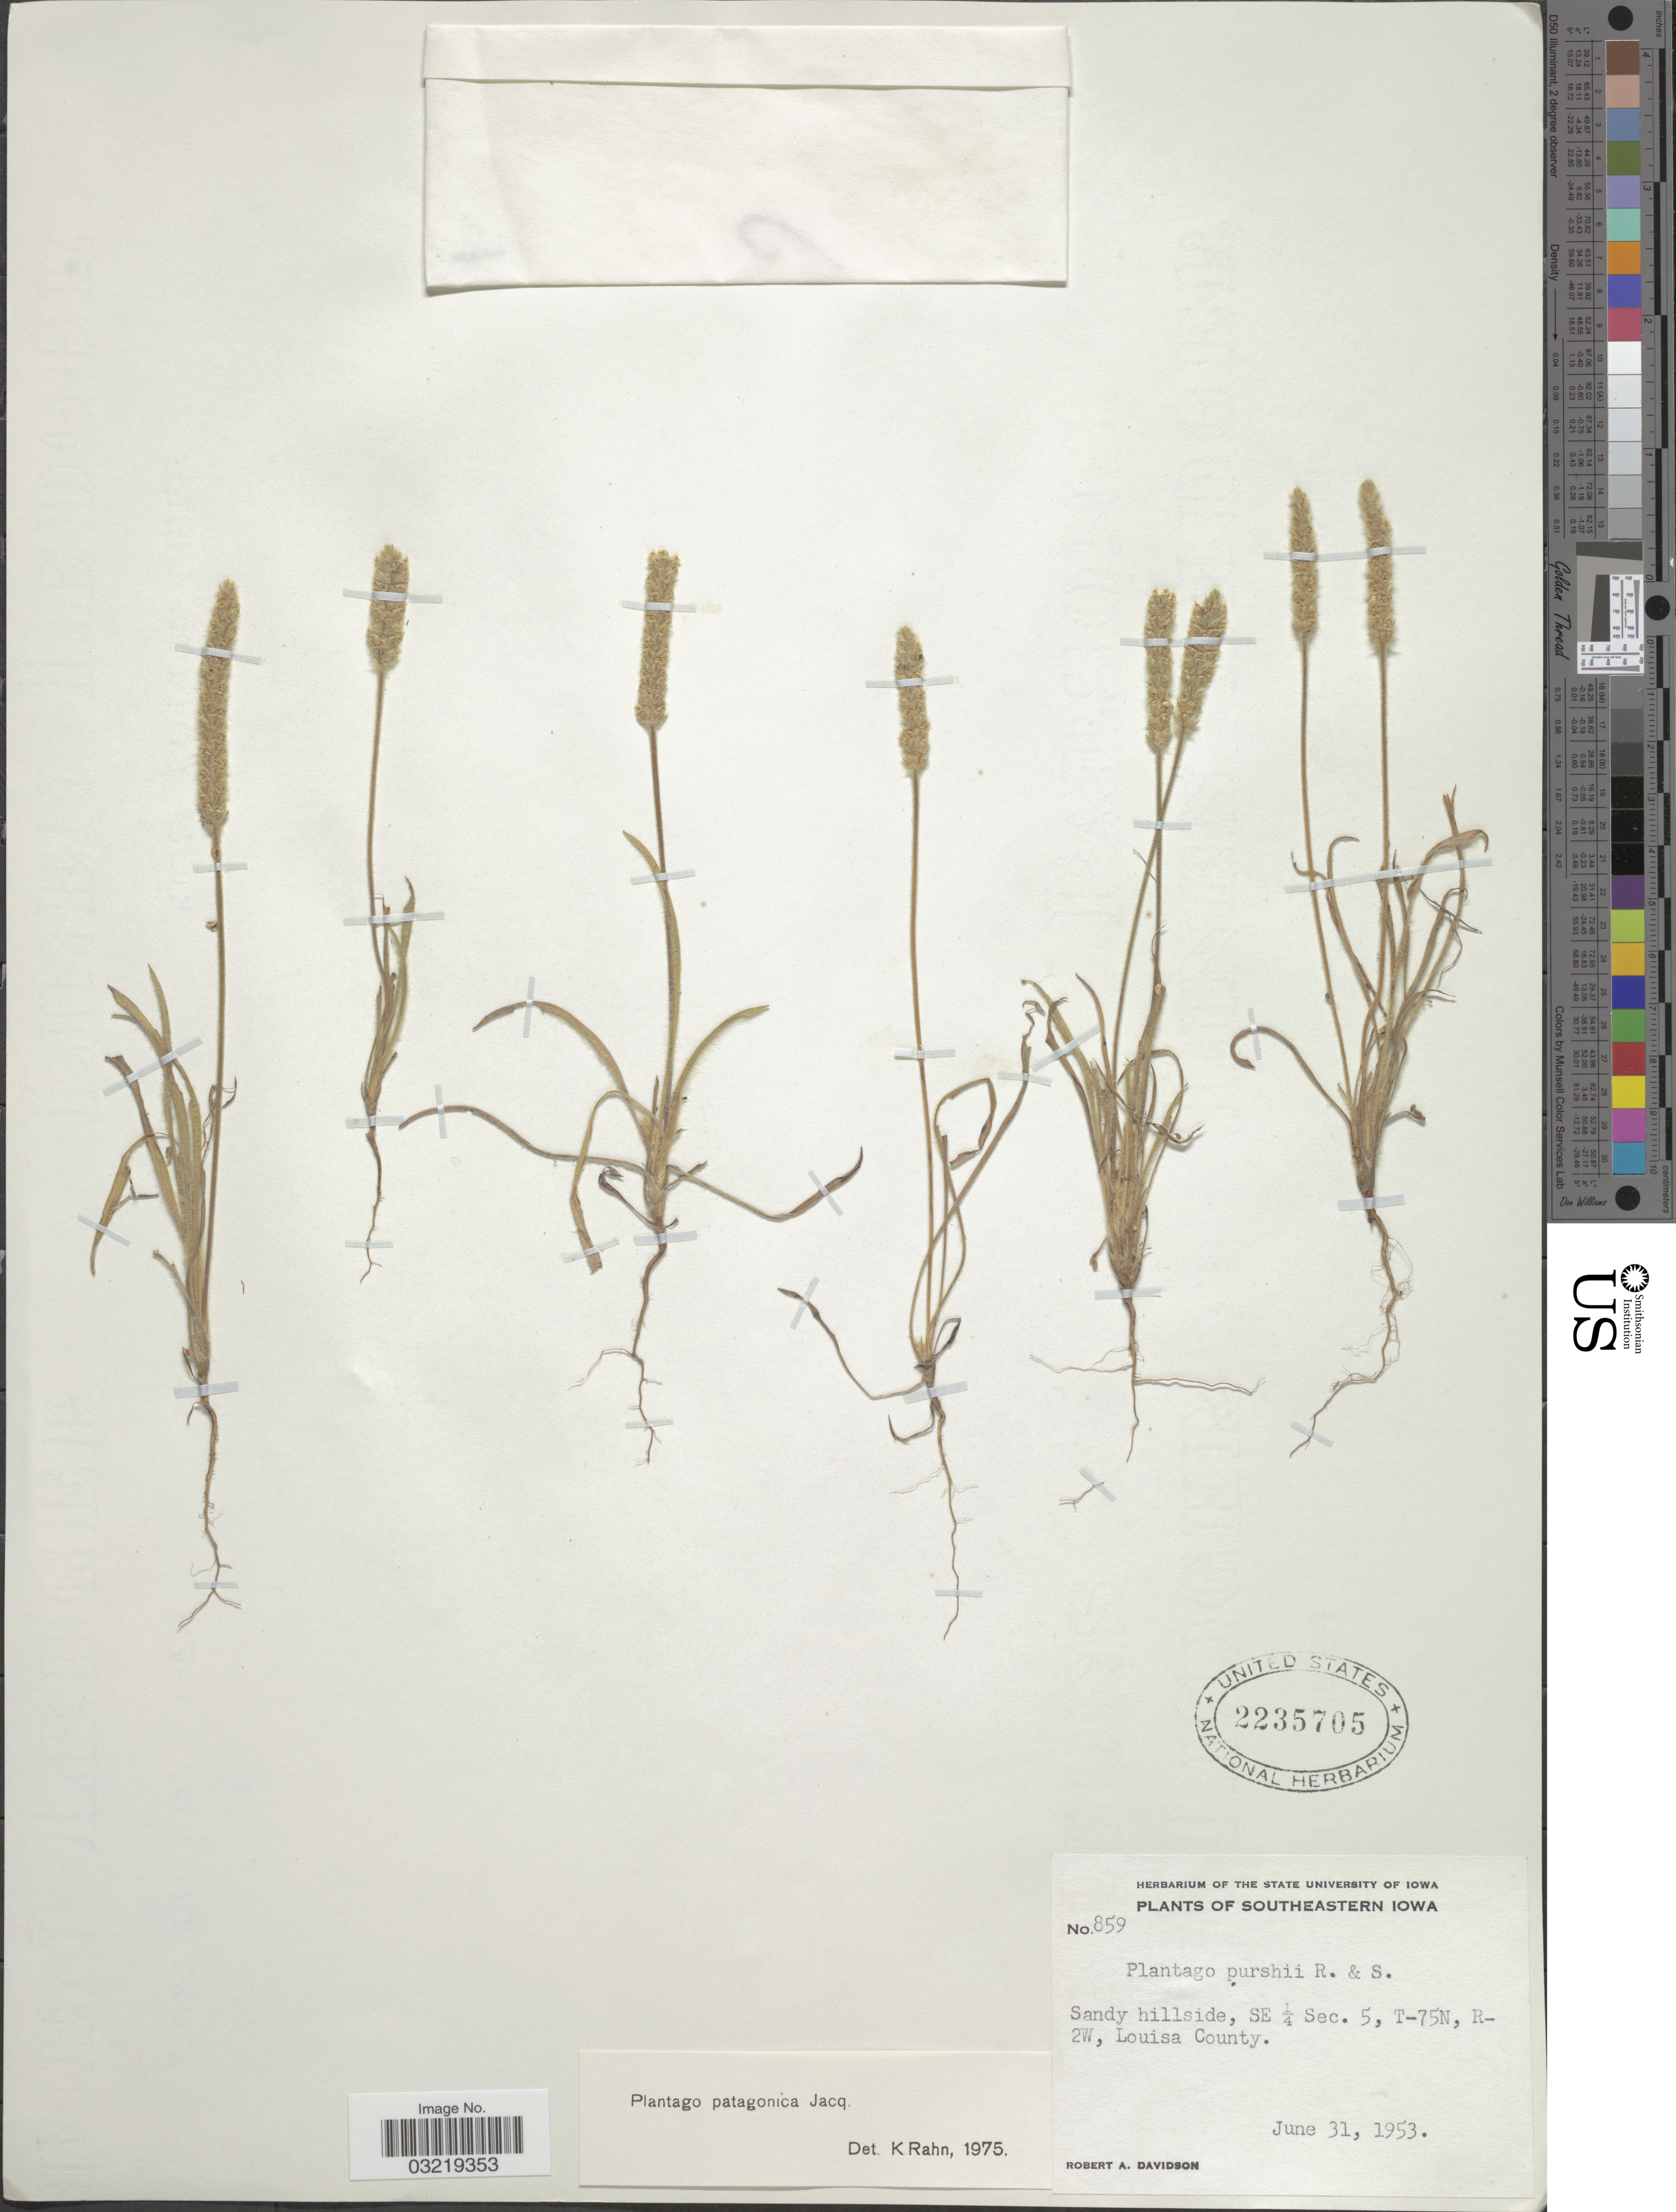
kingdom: Plantae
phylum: Tracheophyta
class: Magnoliopsida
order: Lamiales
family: Plantaginaceae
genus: Plantago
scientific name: Plantago patagonica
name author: Jacq.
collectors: R. A. Davidson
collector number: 859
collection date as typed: Transcribed d/m/y: 31/6/1953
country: United States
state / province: Iowa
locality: Southeastern Iowa. Sandy hillside, SE ¼ Sec. 5, T-75N, R-2W, Louisa County.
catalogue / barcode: US 2235705